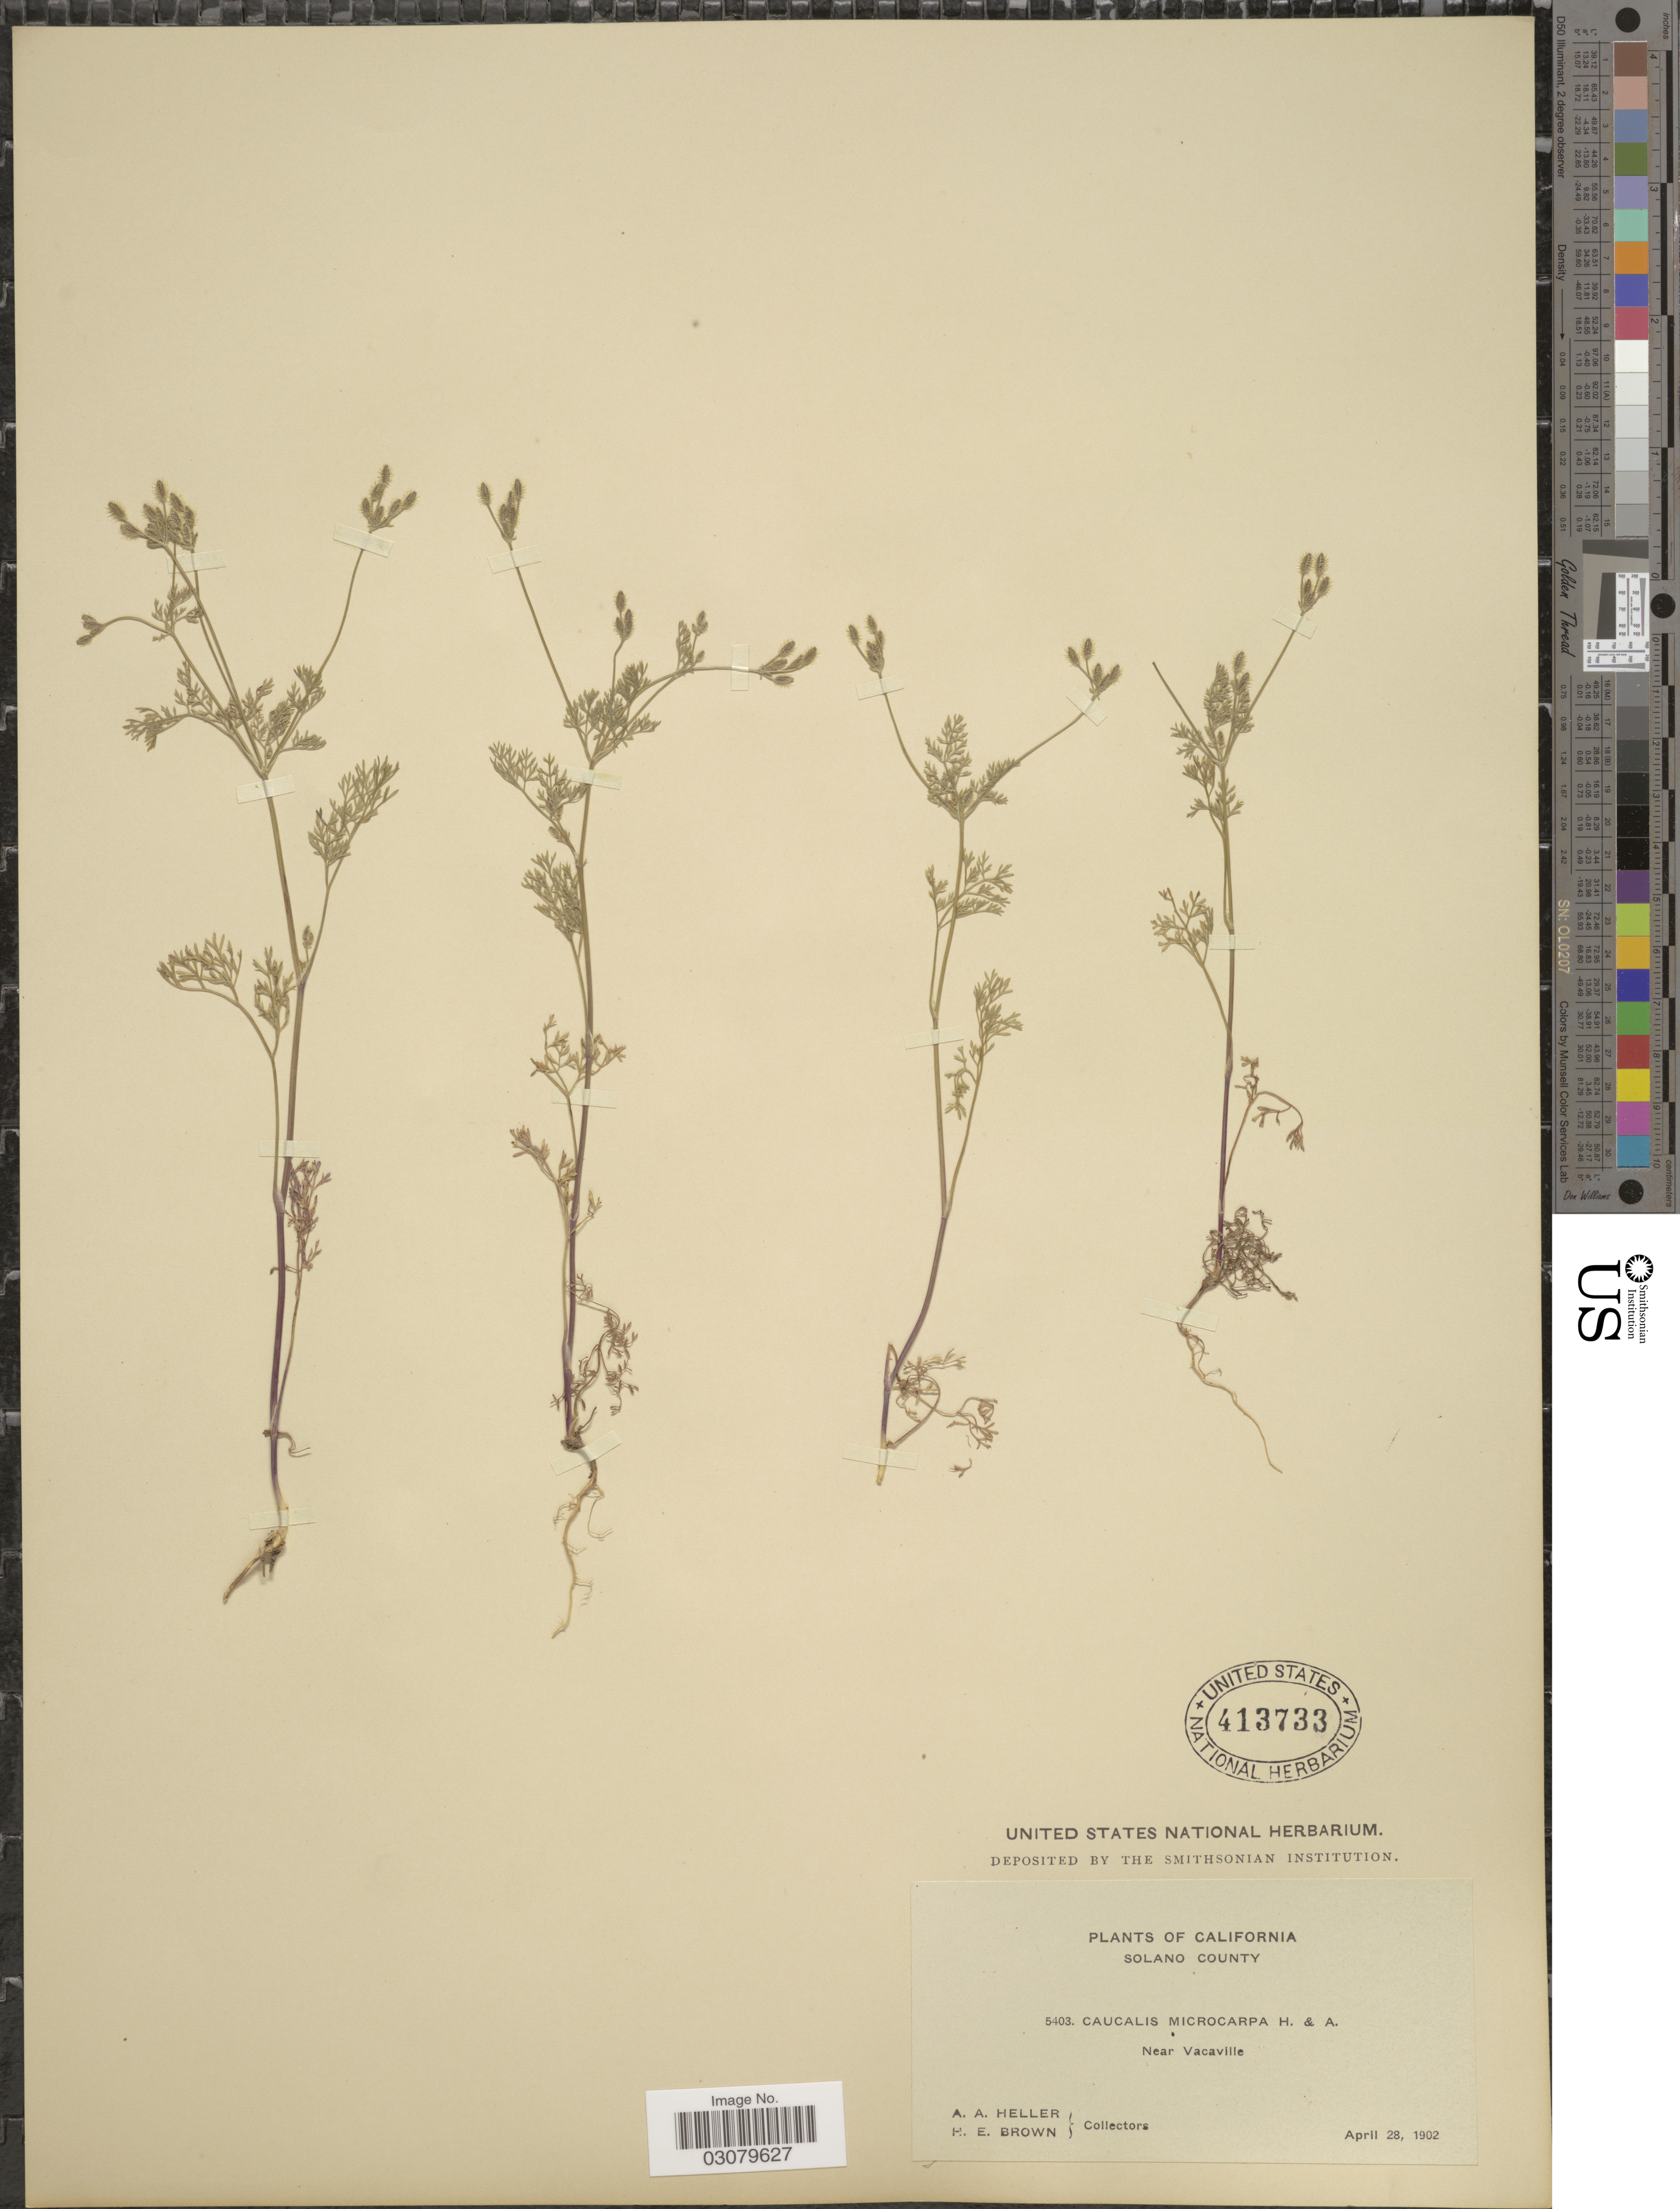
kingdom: Plantae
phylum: Tracheophyta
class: Magnoliopsida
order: Apiales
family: Apiaceae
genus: Caucalis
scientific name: Caucalis microcarpa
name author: Hook. & Arn.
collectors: A. A. Heller & H. E. Brown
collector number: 5403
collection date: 1902-04-28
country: United States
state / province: California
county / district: Solano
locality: Solano County. Near Vacaville.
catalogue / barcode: US 413733